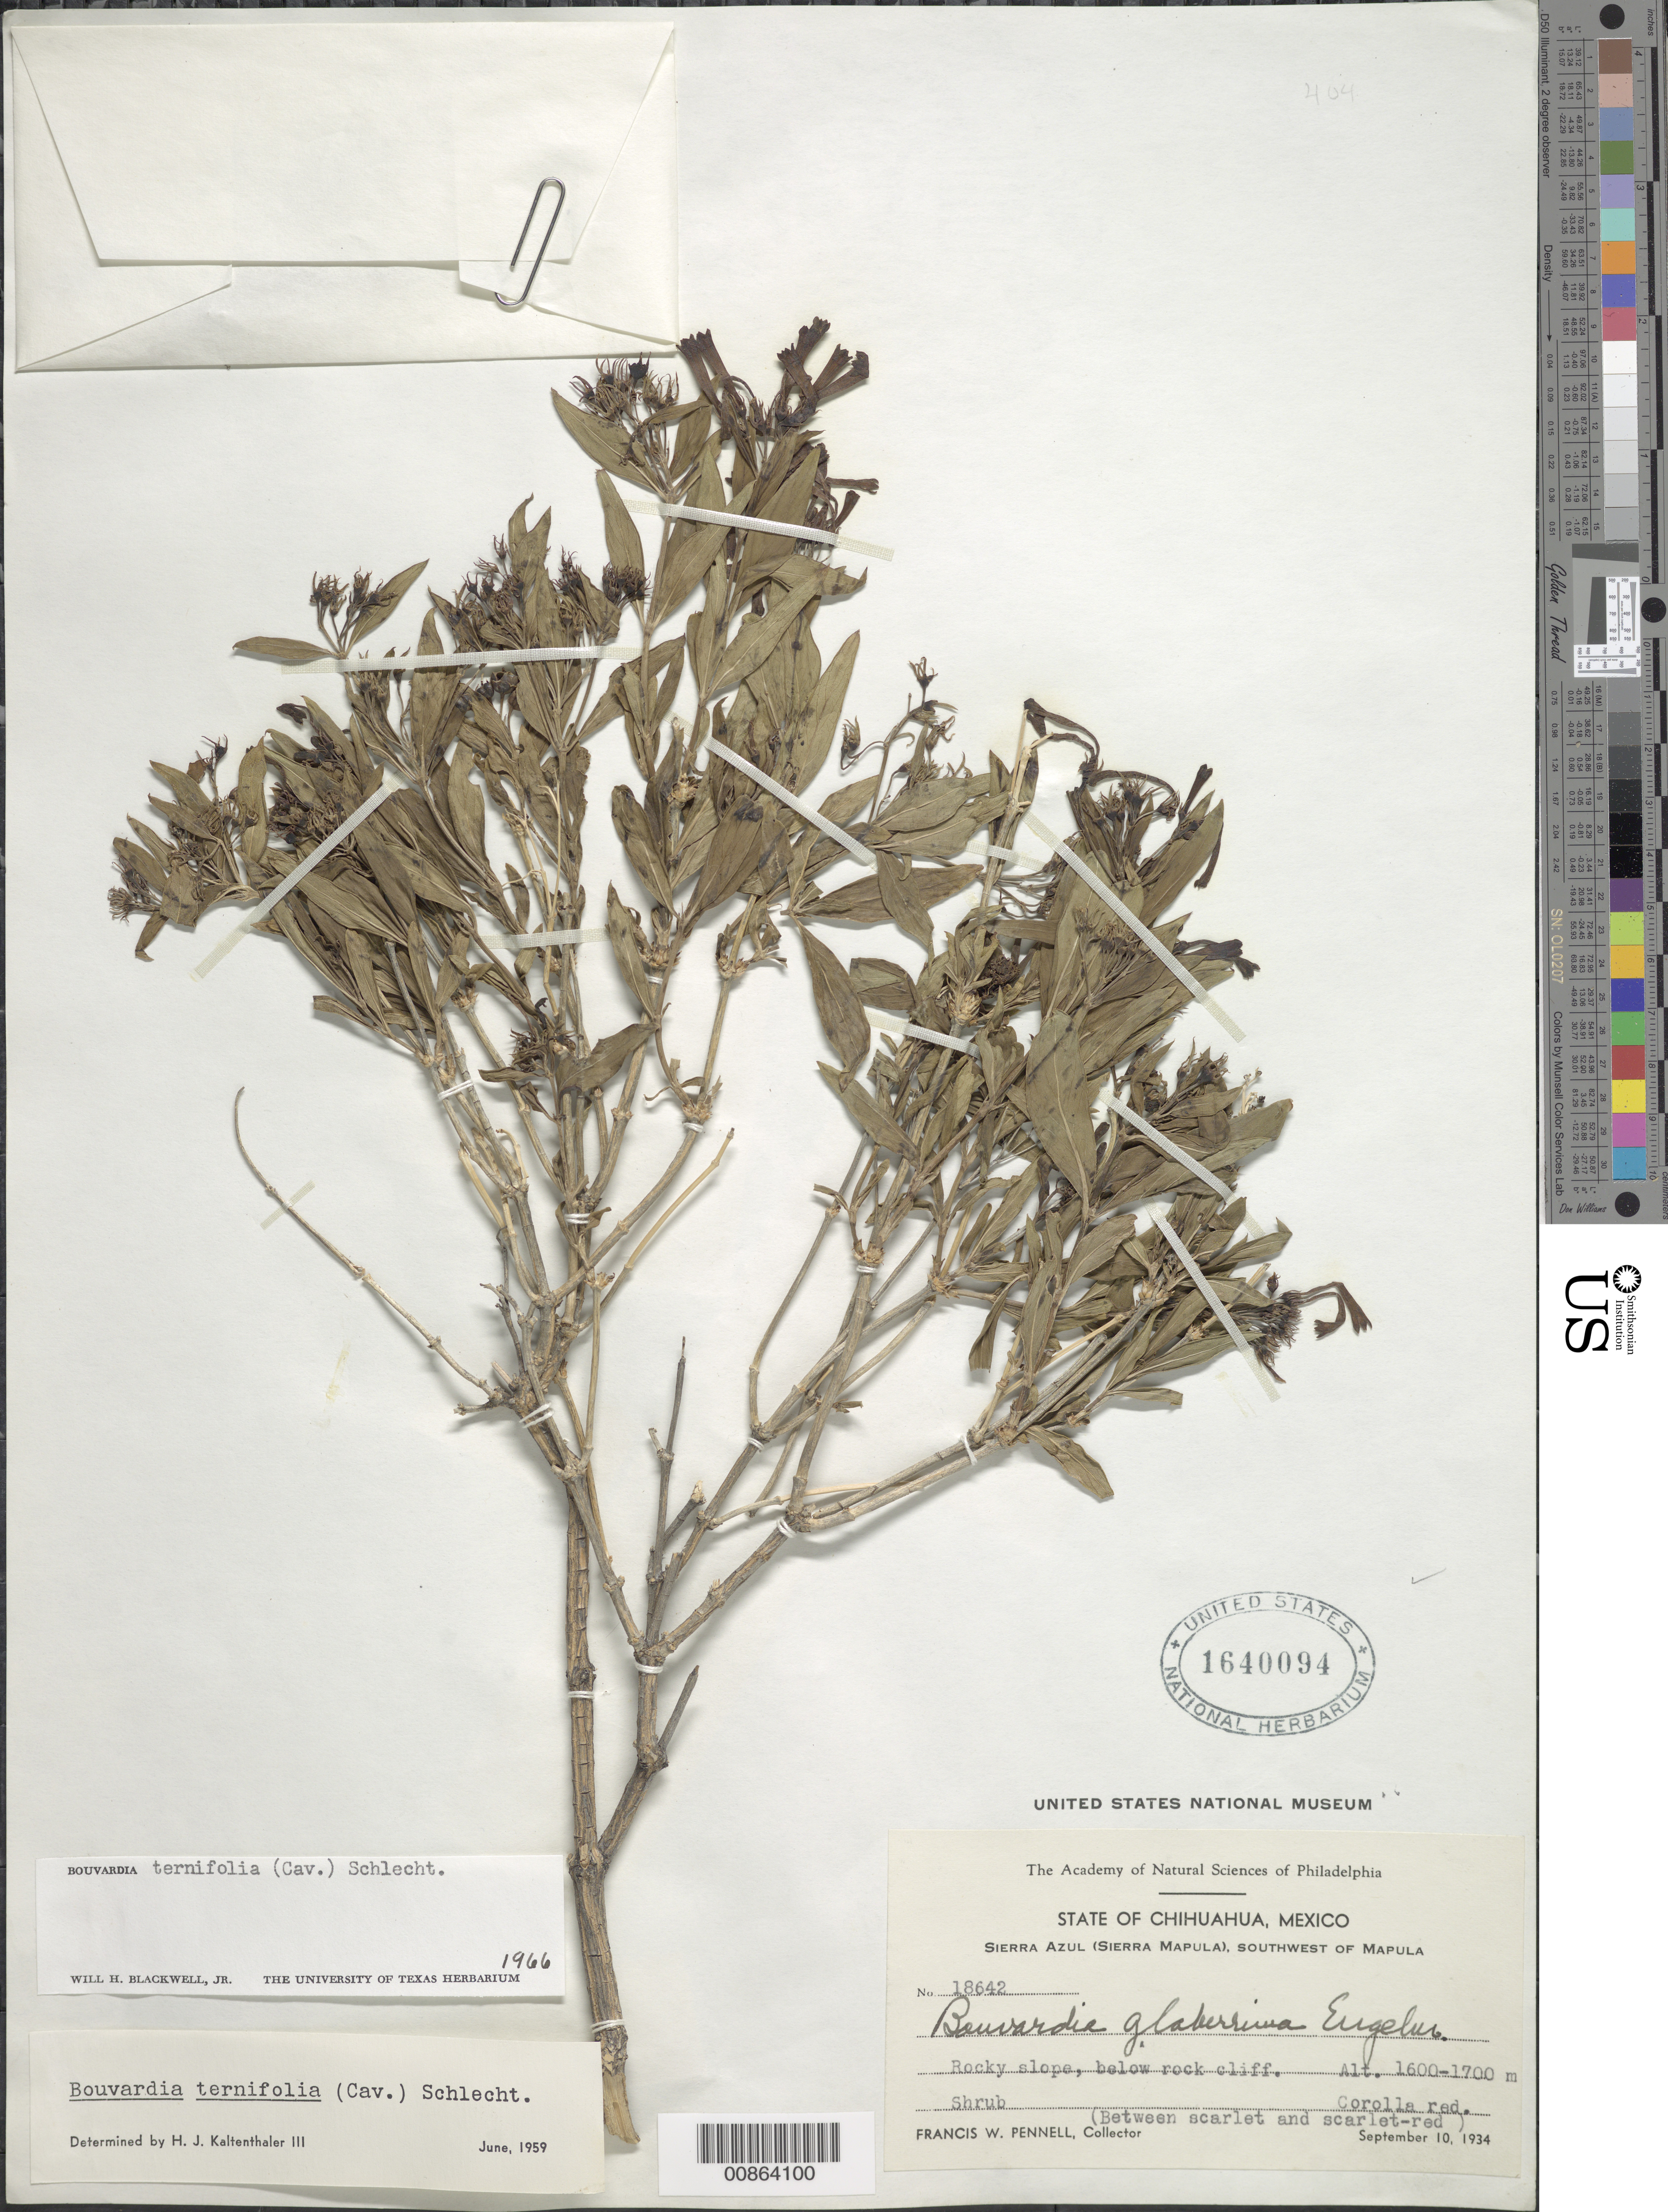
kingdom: Plantae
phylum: Tracheophyta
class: Magnoliopsida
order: Gentianales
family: Rubiaceae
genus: Bouvardia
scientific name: Bouvardia tenuifolia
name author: Standl.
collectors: F. W. Pennell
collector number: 18642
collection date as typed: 10 Sep 1934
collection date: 1934-09-10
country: Mexico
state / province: Chihuahua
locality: Sierra Azul (Sierra Mapula), southwest of Mapula.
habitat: Rocky slope, below rock cliff.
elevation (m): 1700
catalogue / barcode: US 1640094